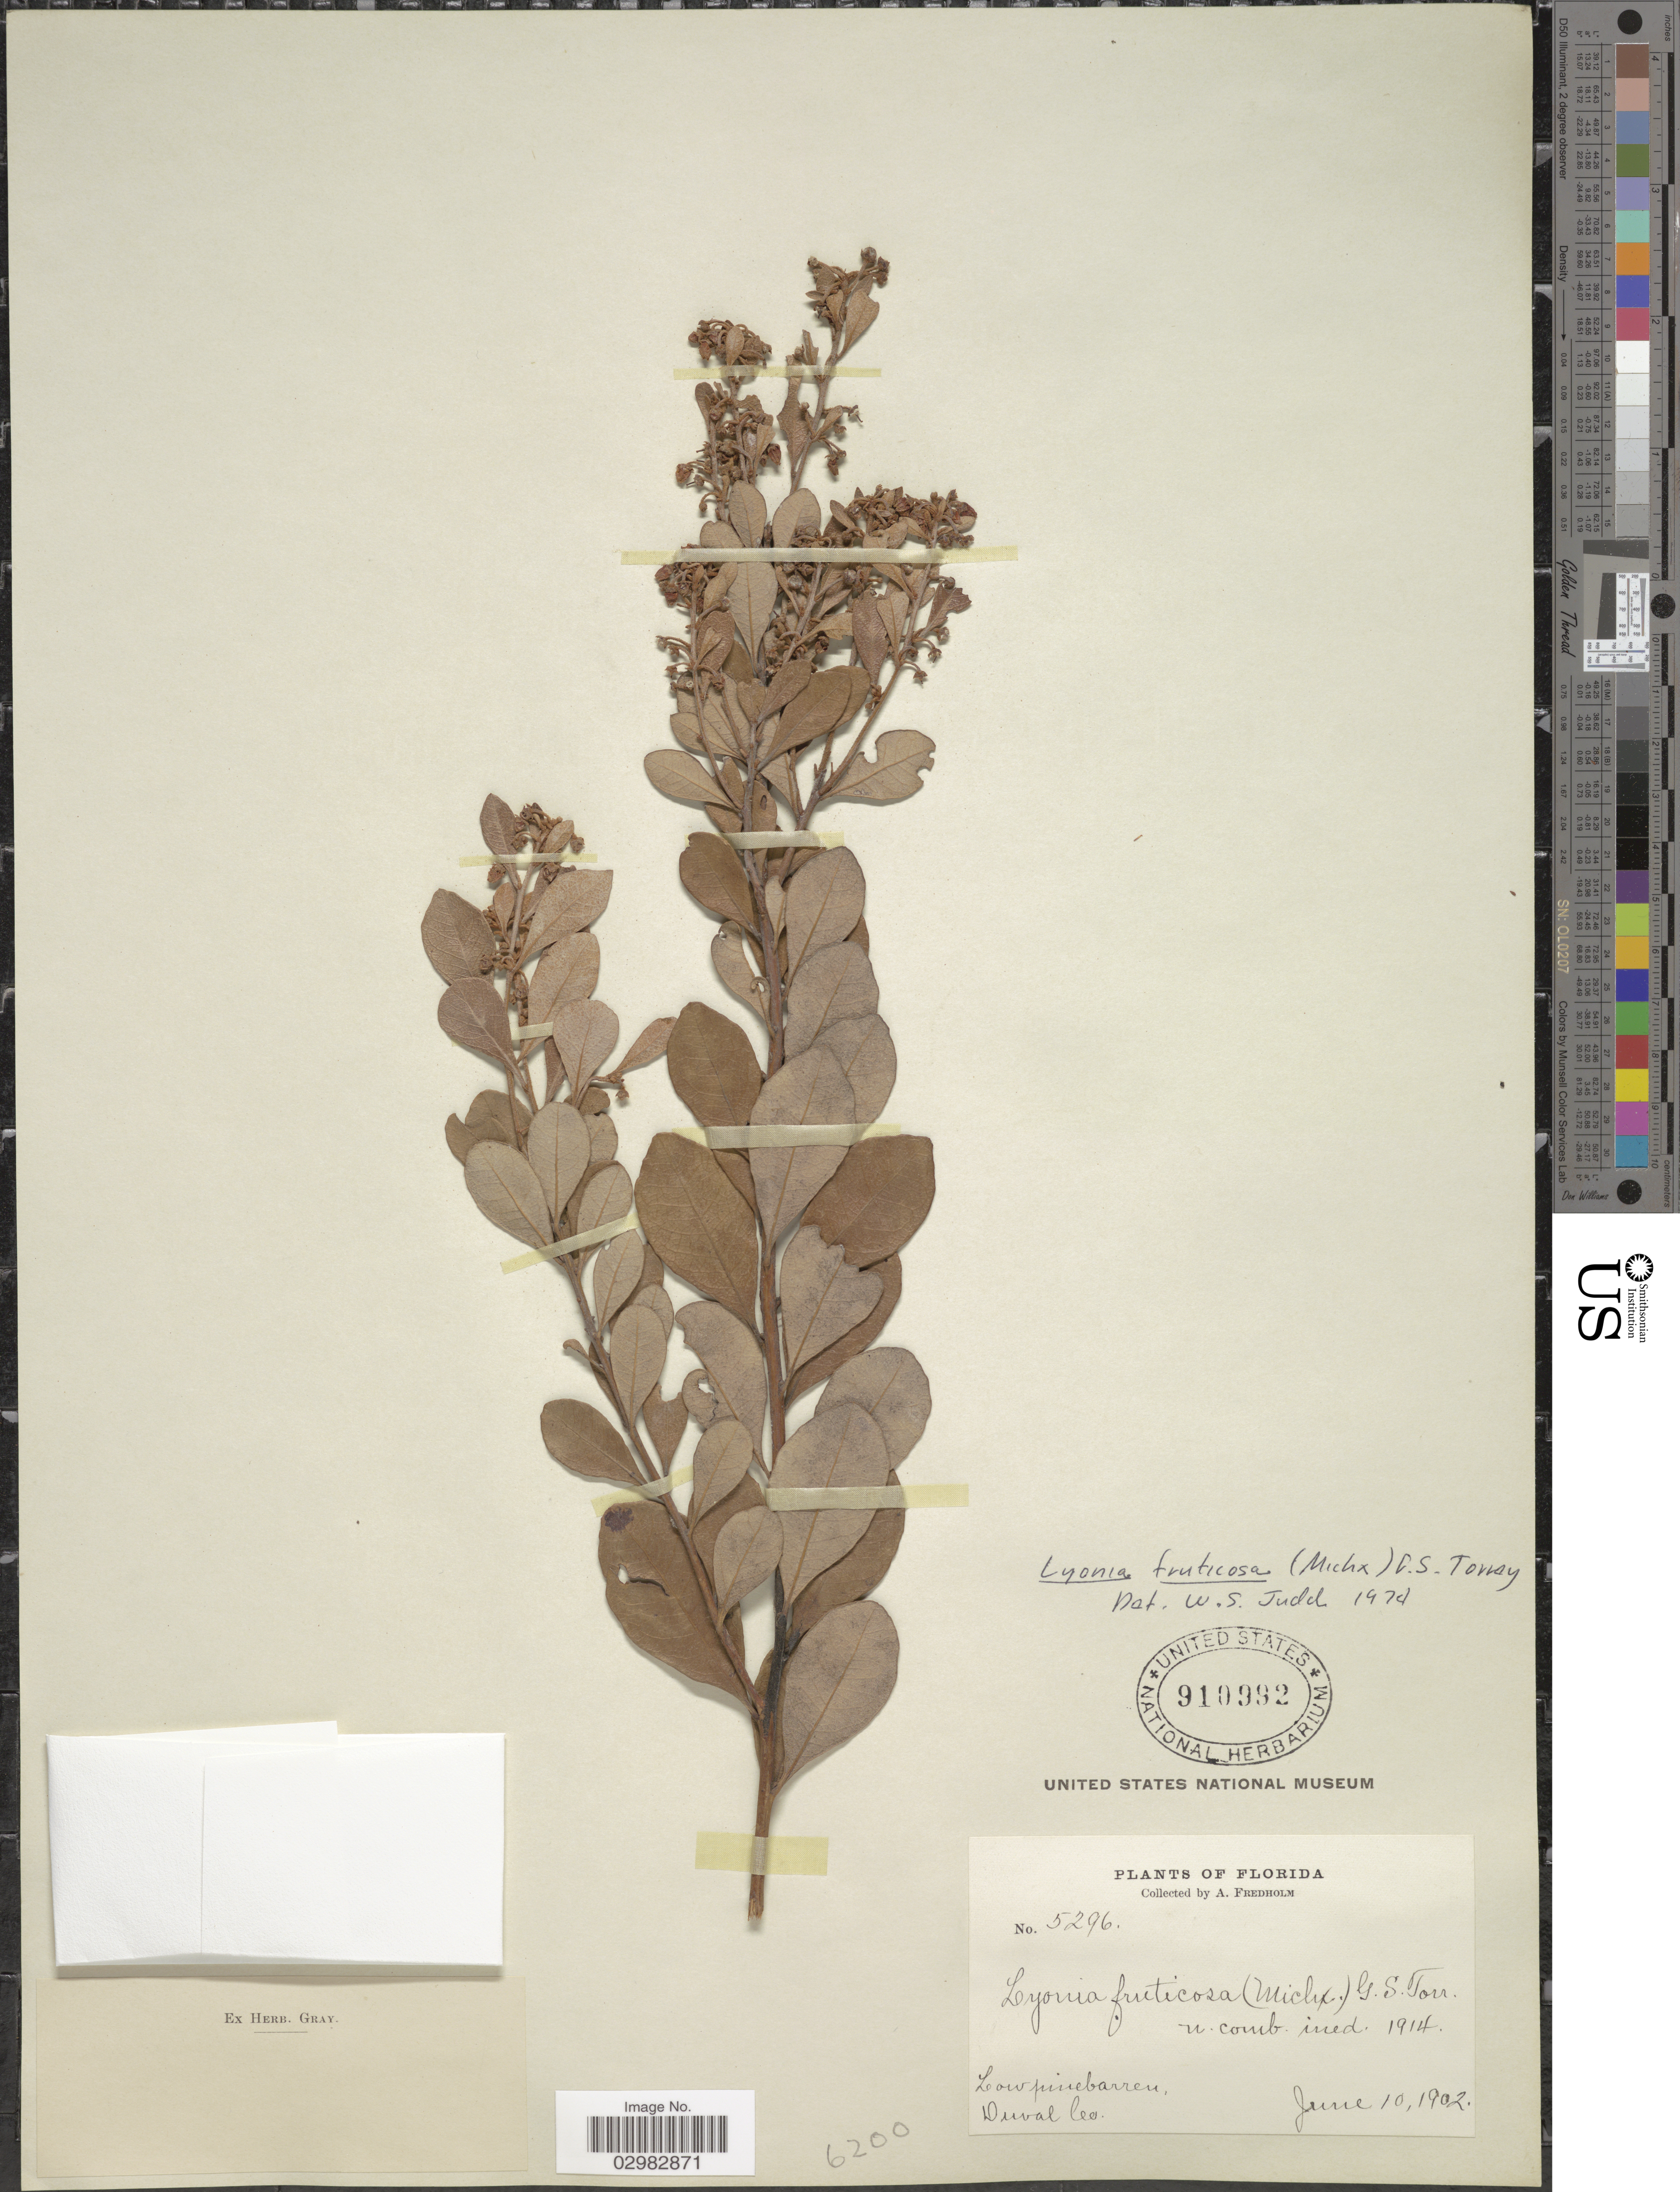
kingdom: Plantae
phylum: Tracheophyta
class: Magnoliopsida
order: Ericales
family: Ericaceae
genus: Lyonia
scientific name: Lyonia fruticosa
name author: (Michx.) G.S. Torr.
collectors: A. Fredholm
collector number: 5296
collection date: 1902-06-10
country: United States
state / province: Florida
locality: Duval Co.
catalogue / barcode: US 610992